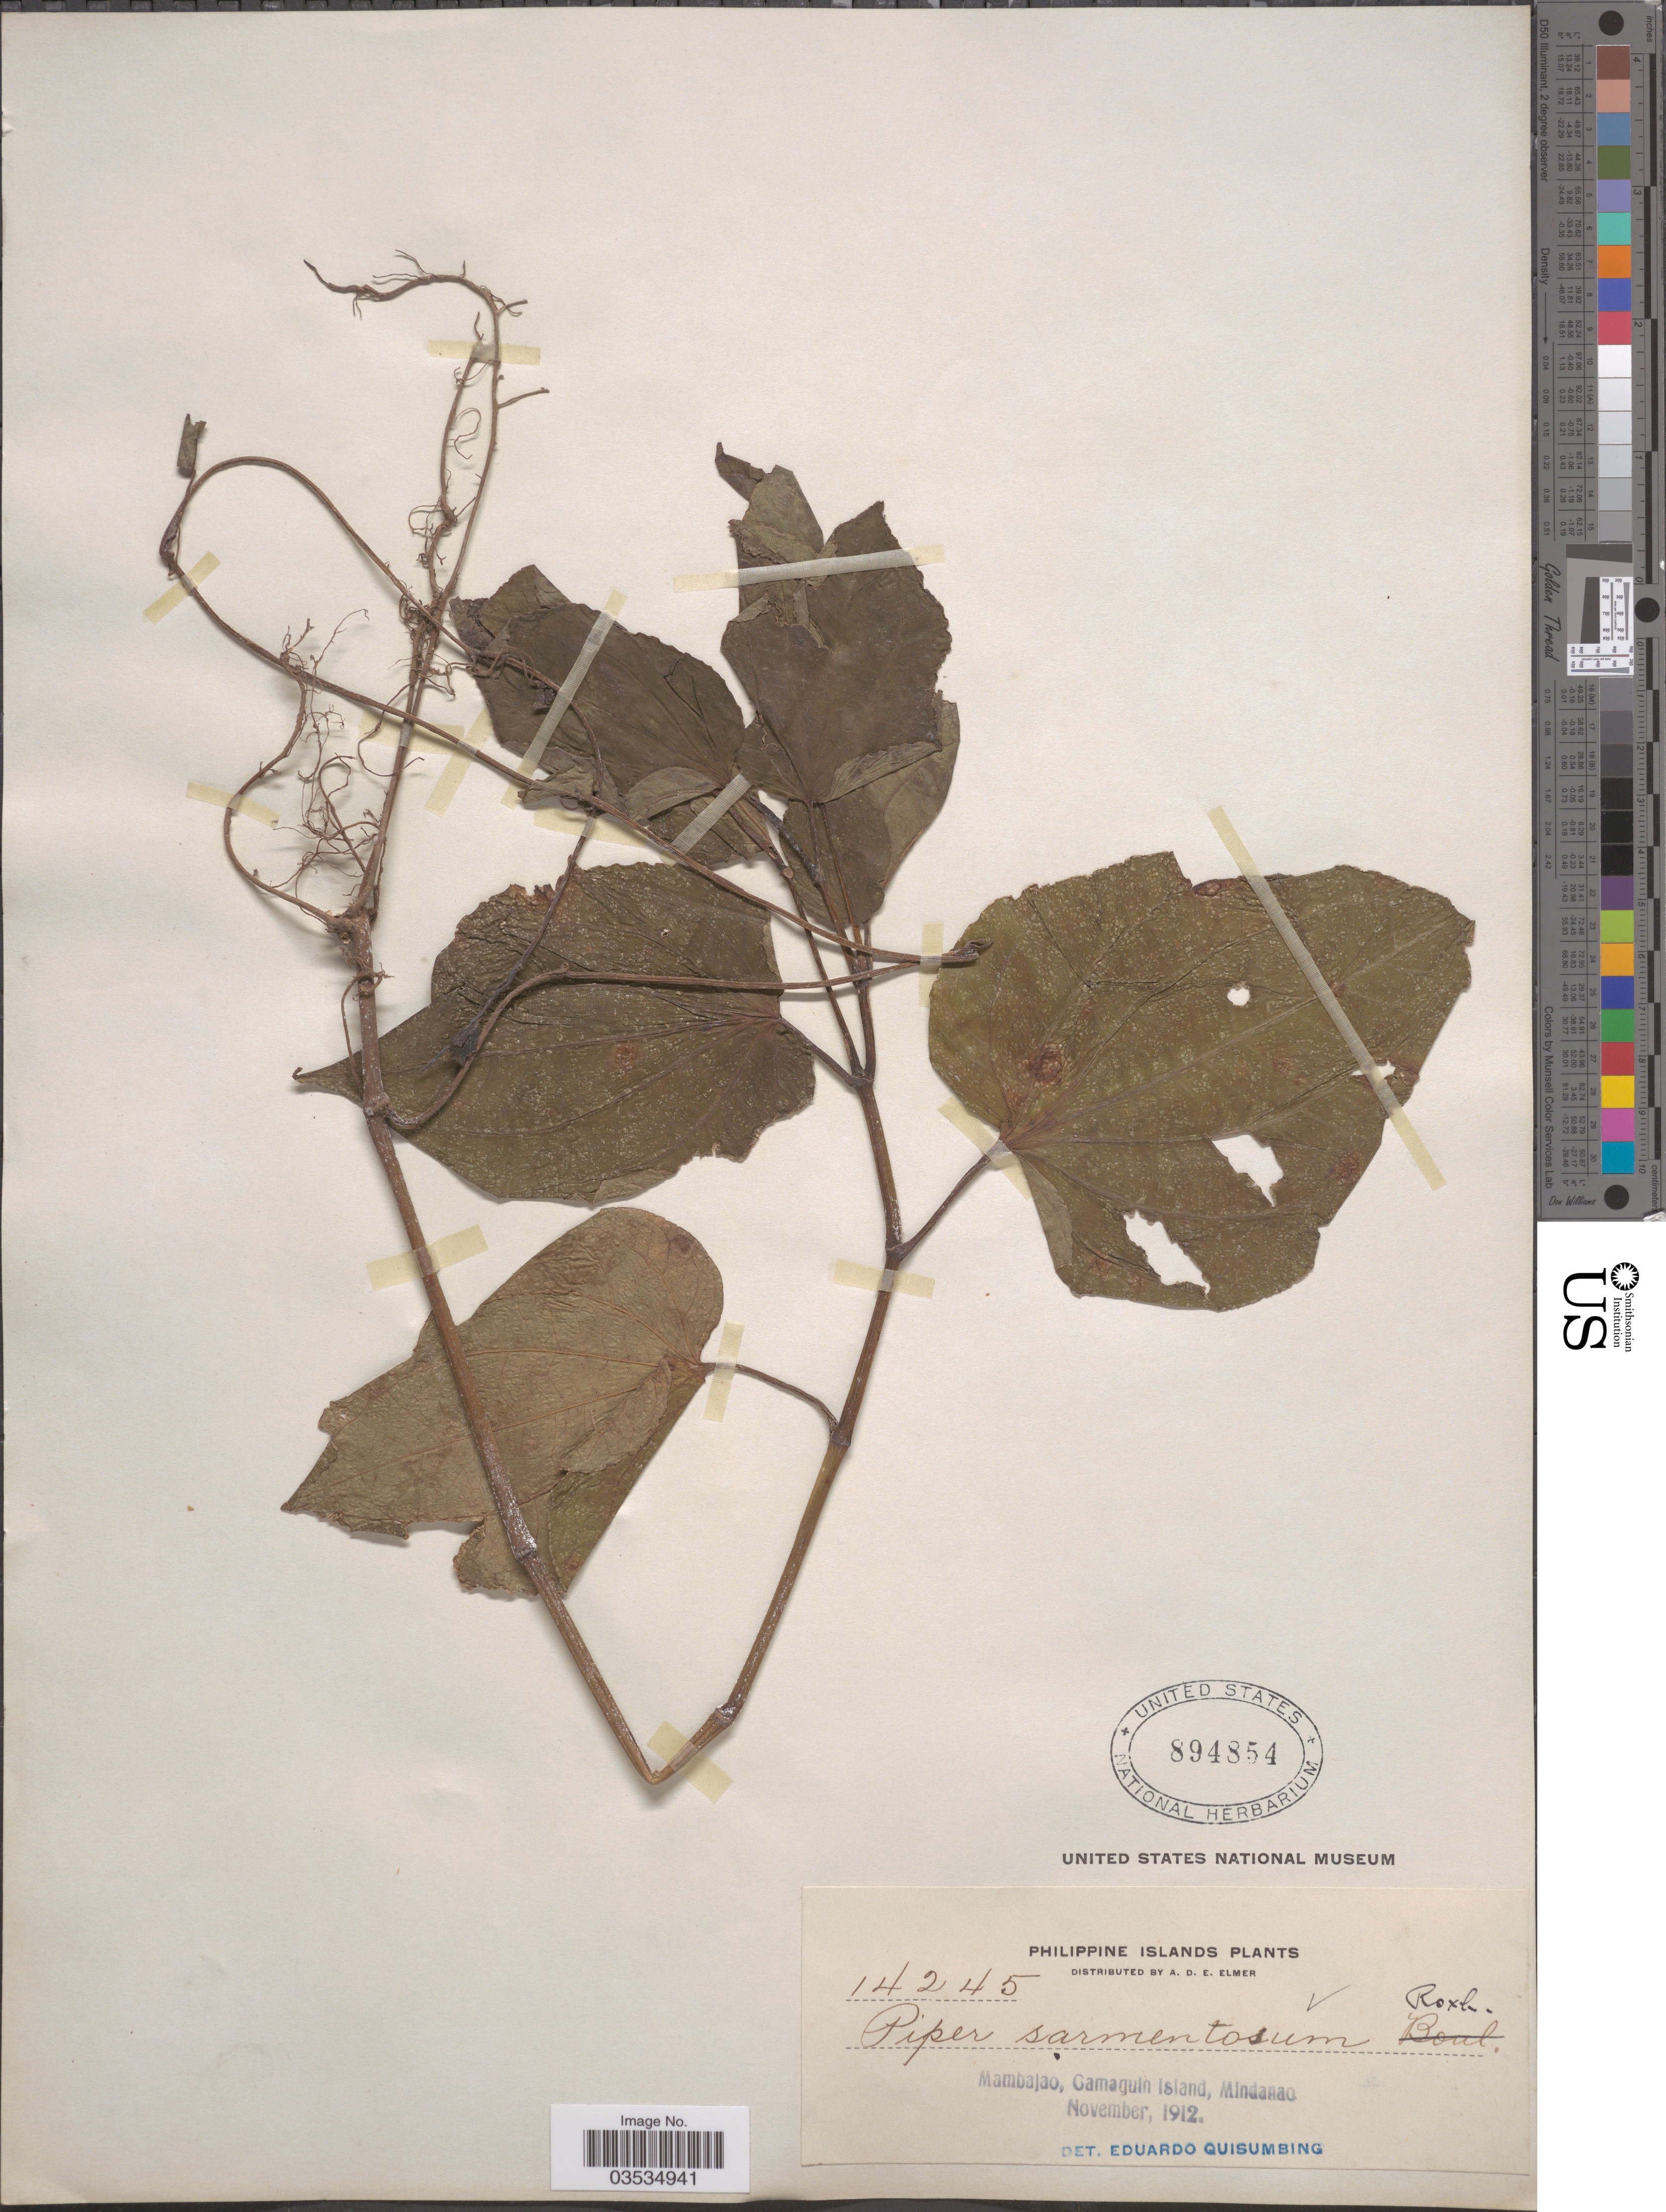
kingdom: Plantae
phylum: Tracheophyta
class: Magnoliopsida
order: Piperales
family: Piperaceae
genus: Piper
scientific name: Piper sarmentosum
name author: Roxb.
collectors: A. D. E. Elmer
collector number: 14245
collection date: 1912-11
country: Philippines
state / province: Northern Mindanao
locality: Mambajao, Camaguin Island, Mindanao.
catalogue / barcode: US 894854